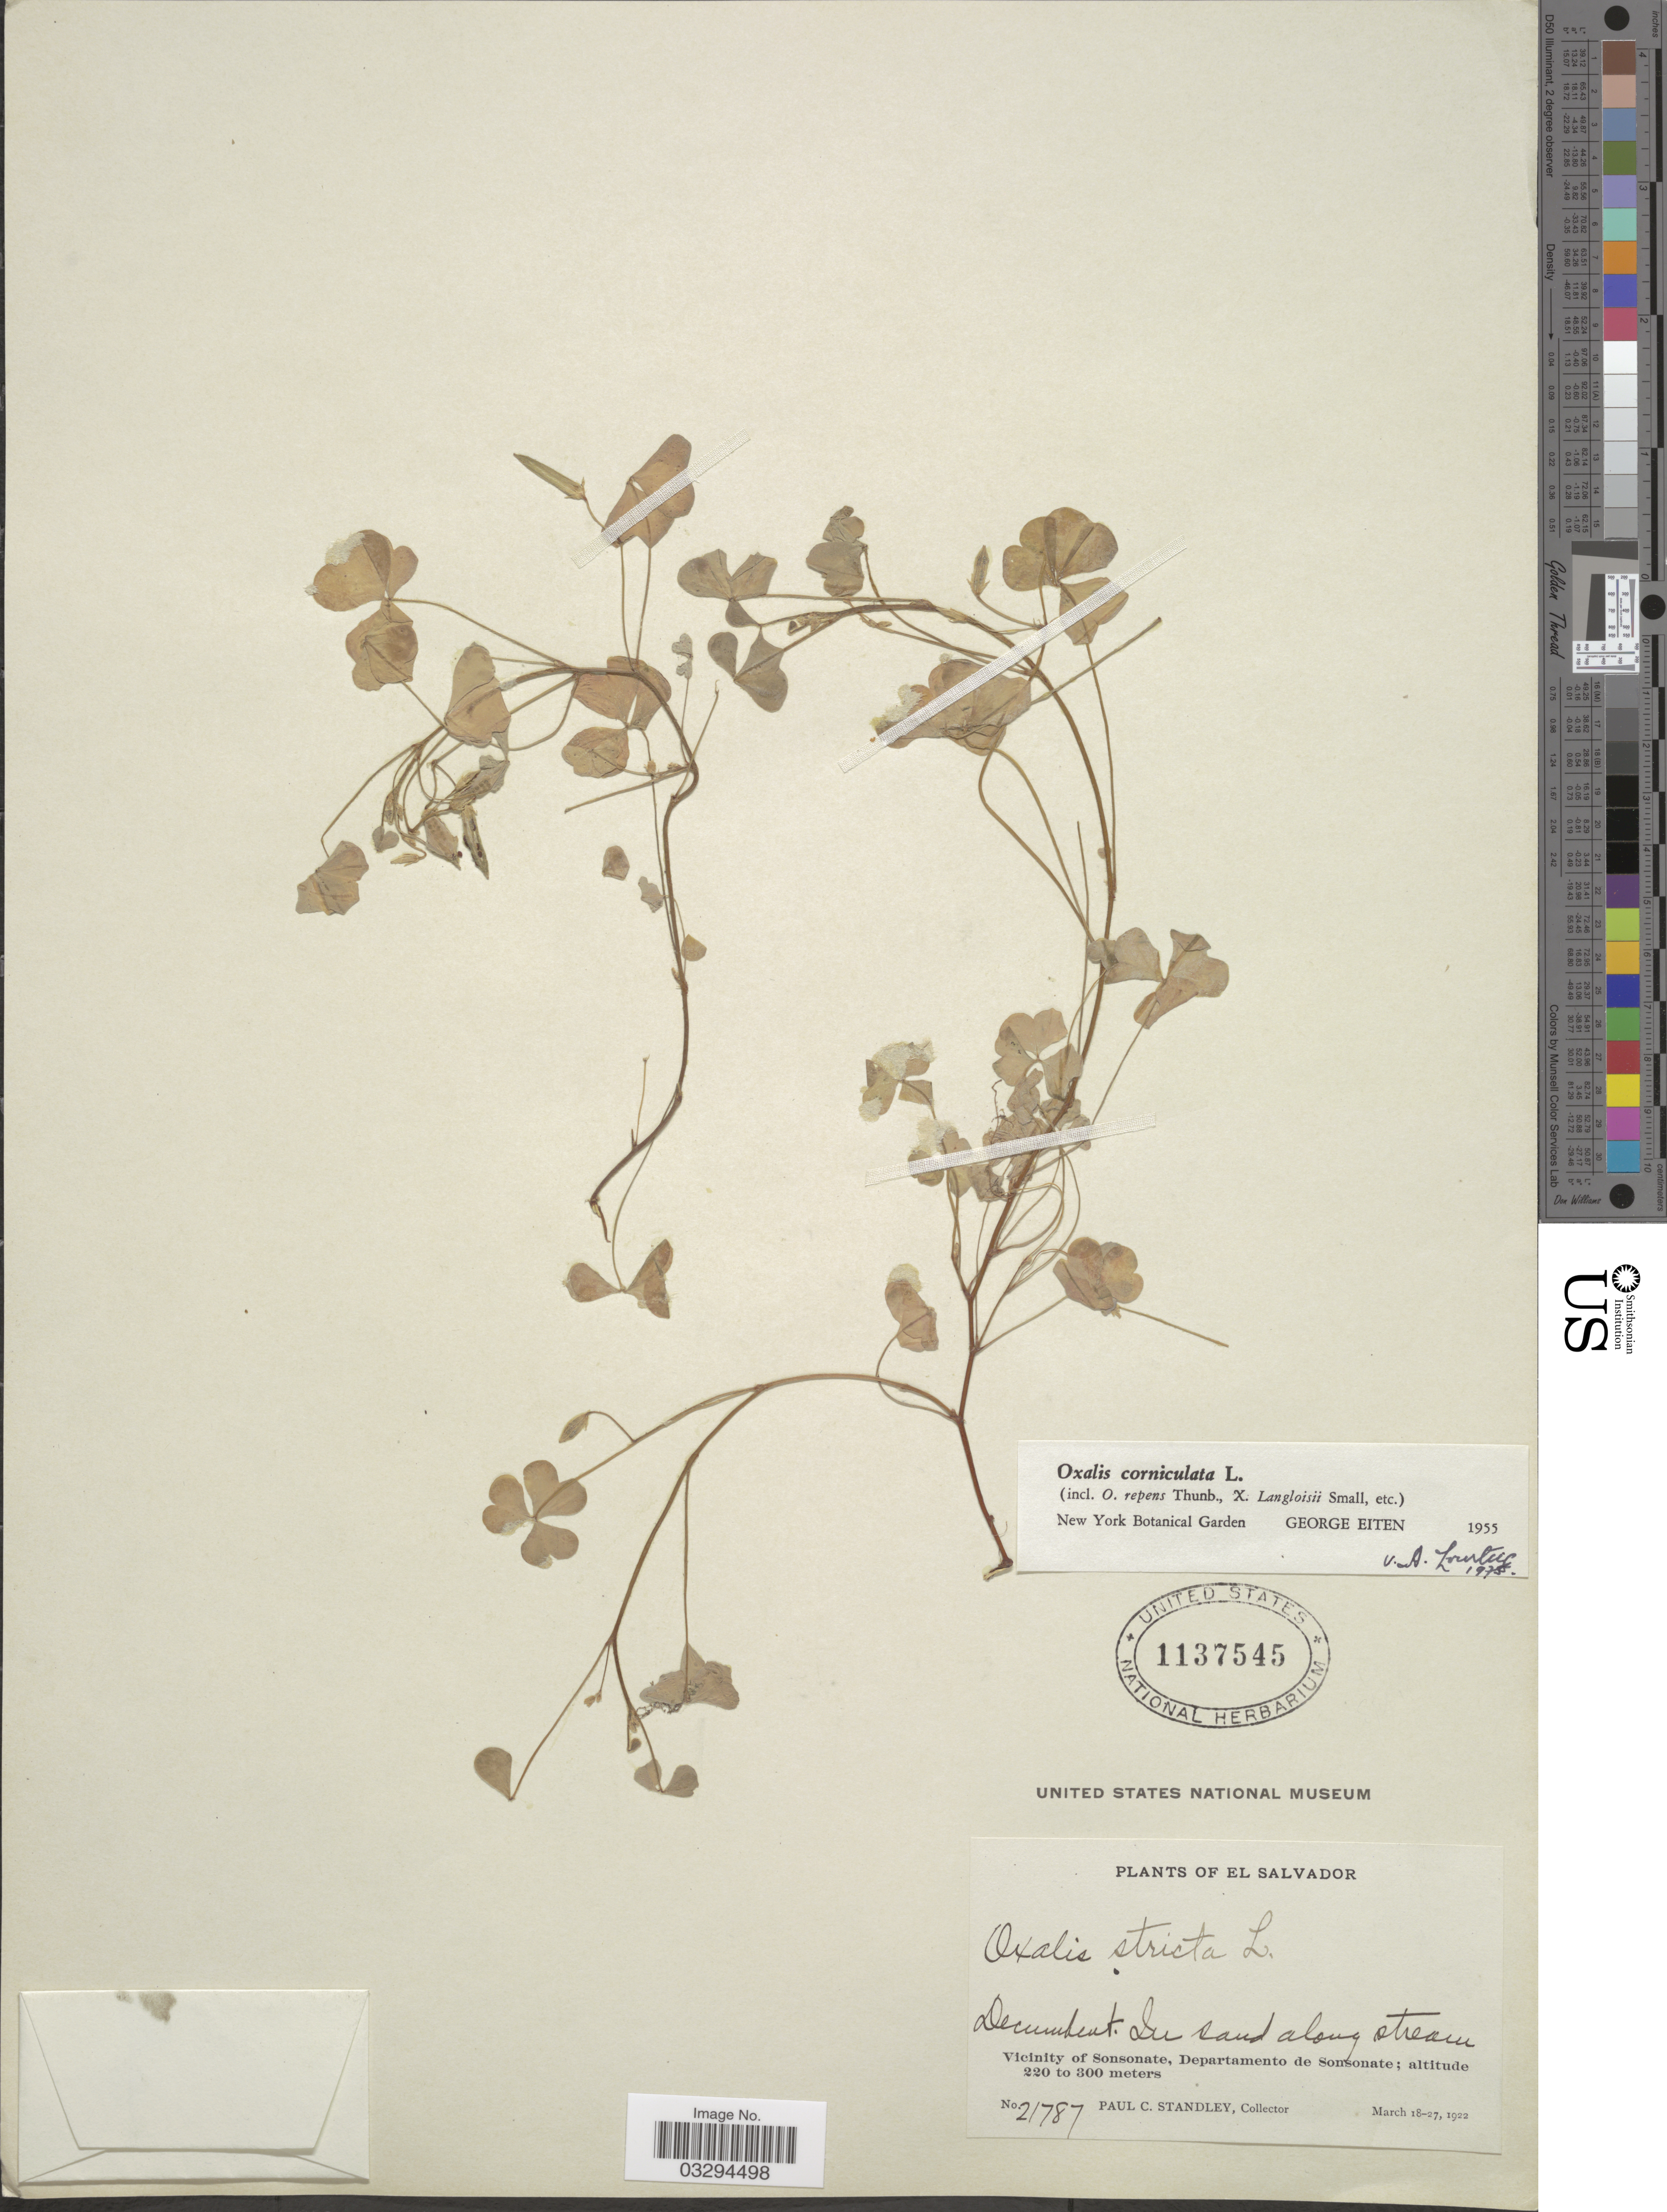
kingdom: Plantae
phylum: Tracheophyta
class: Magnoliopsida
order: Oxalidales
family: Oxalidaceae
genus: Oxalis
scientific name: Oxalis corniculata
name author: L.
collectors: P. C. Standley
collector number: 21787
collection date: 1922-03-18/1922-03-27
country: El Salvador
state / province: Sonsonate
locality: In sand along stream, Vicinity of Sonsonate, Departamento de Sonsonate.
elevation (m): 220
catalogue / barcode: US 1137545